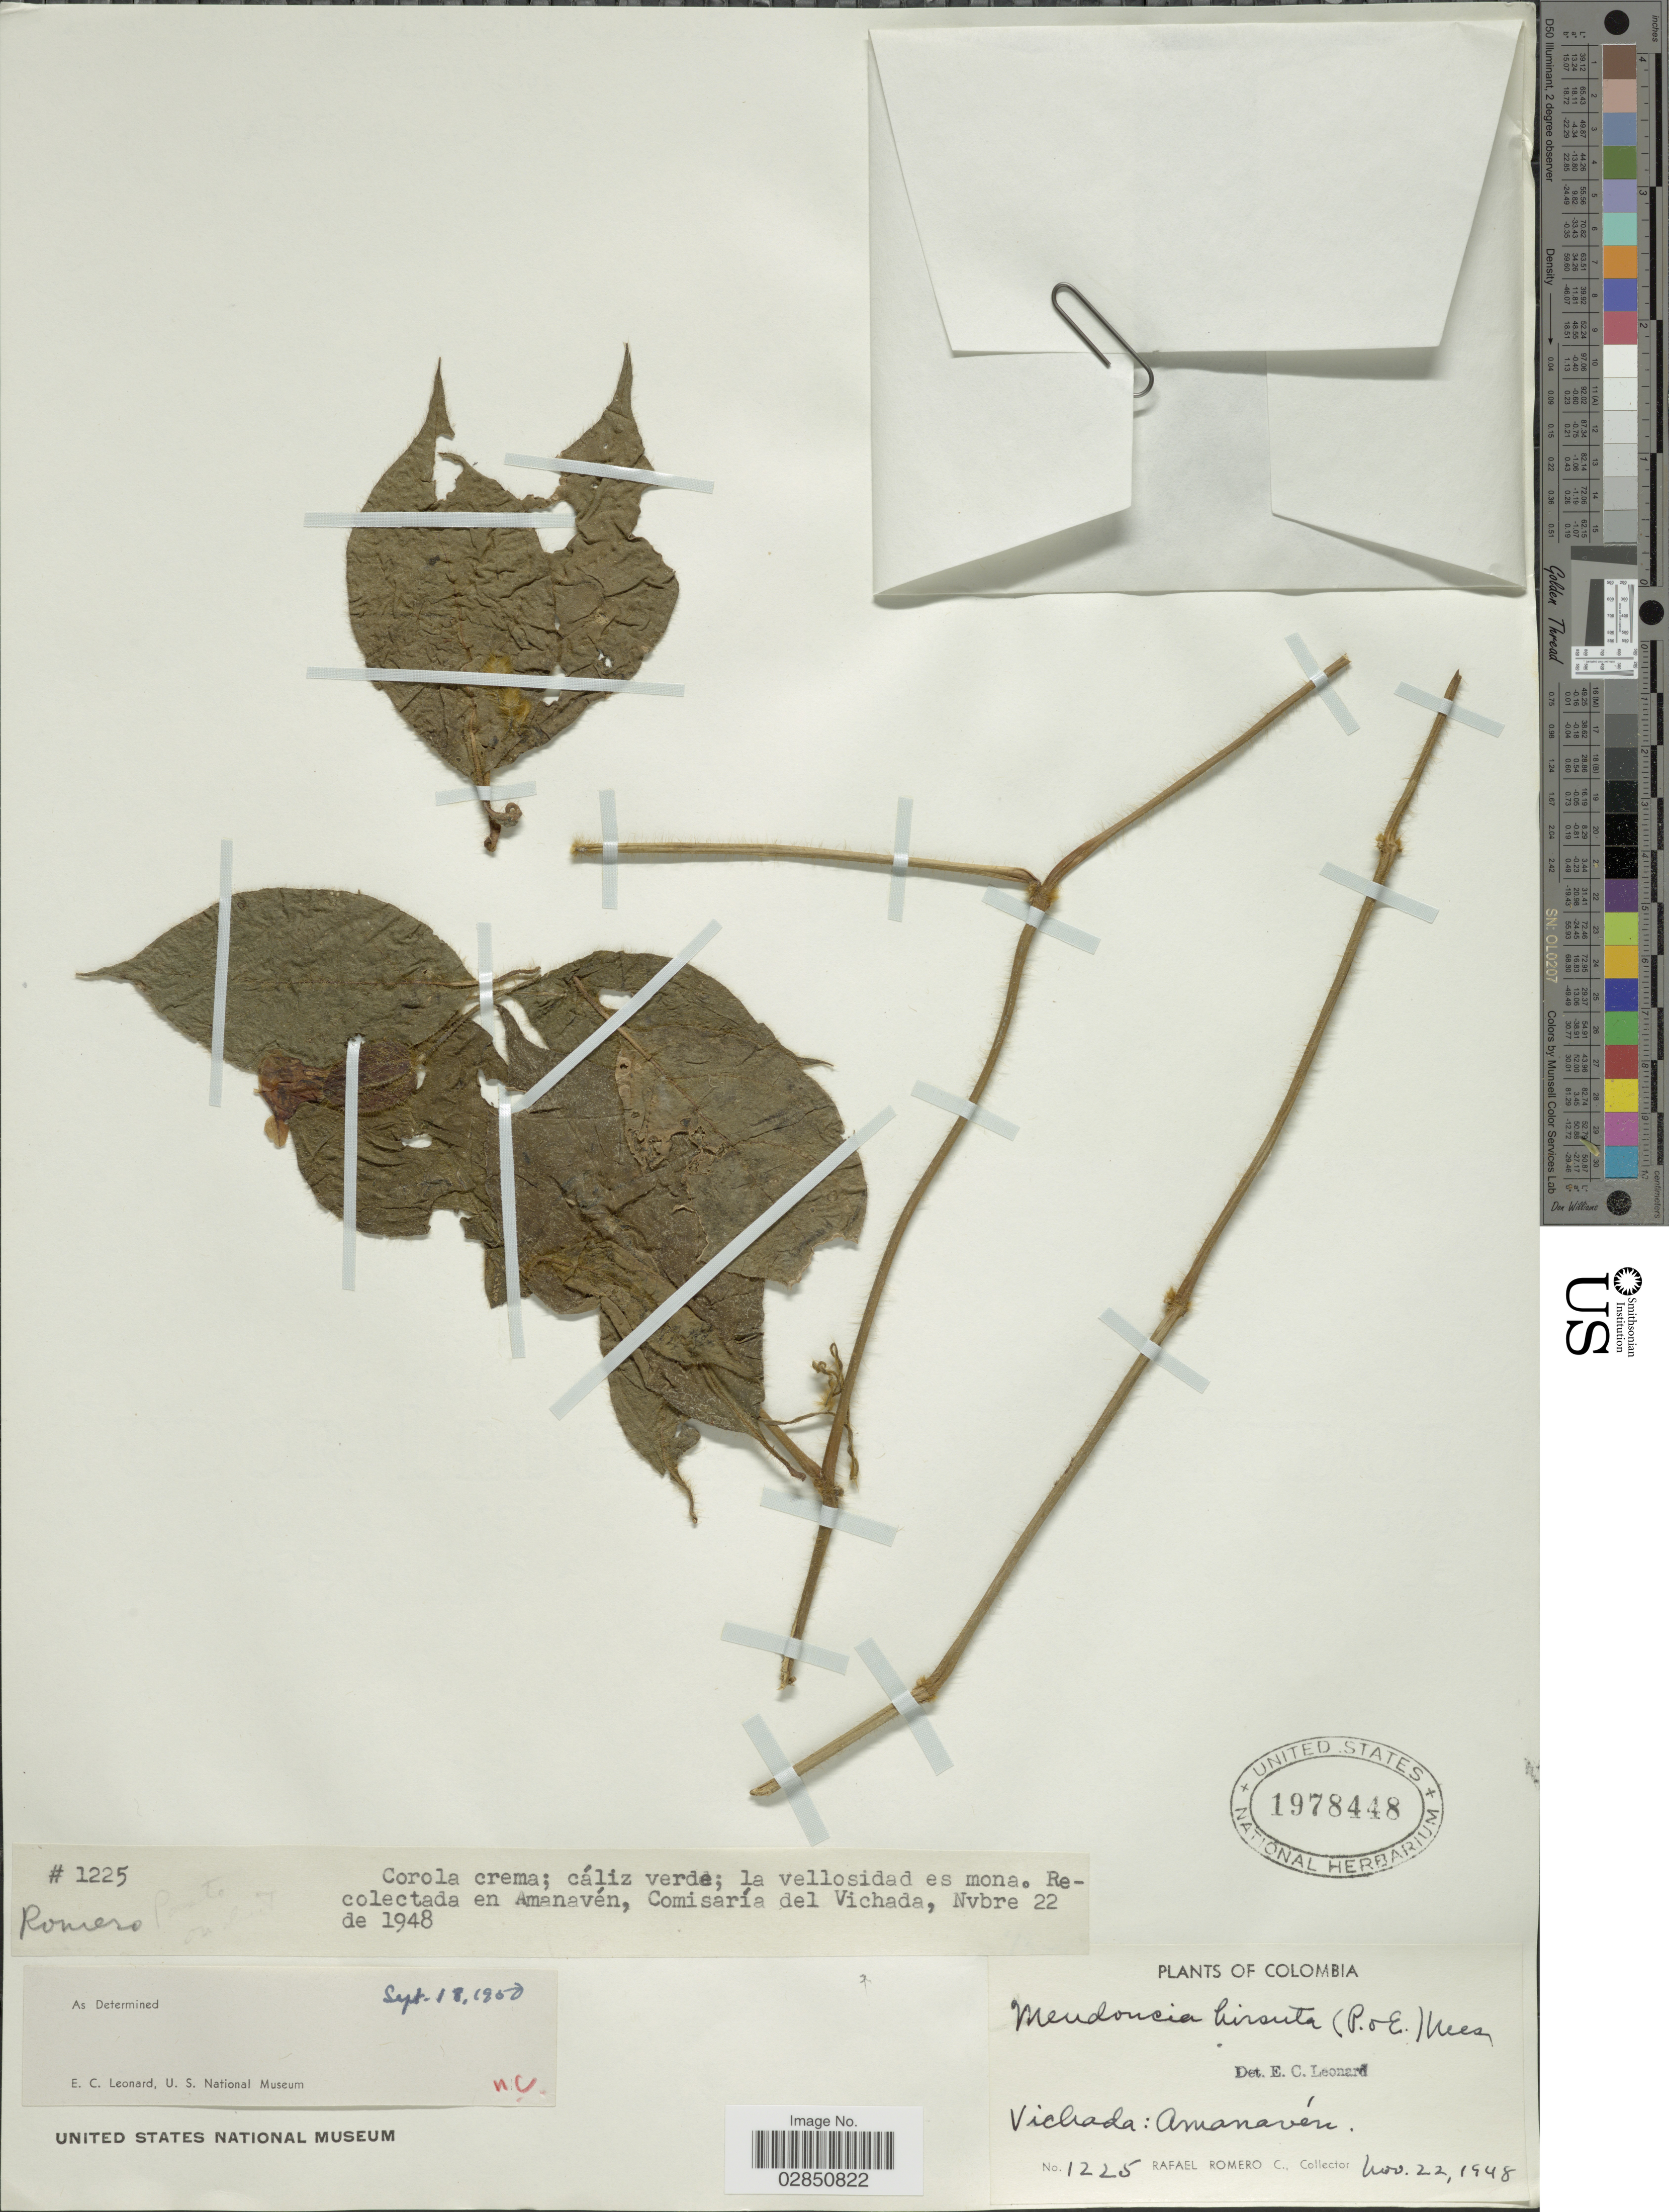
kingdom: Plantae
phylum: Tracheophyta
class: Magnoliopsida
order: Lamiales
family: Acanthaceae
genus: Mendoncia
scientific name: Mendoncia bivalvis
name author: (L. f.) Merr.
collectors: R. Romero Castañeda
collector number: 1225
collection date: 1948-11-22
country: Colombia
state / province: Vichada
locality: En Amanavén, Comisaría del Vichada.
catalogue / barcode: US 1978448